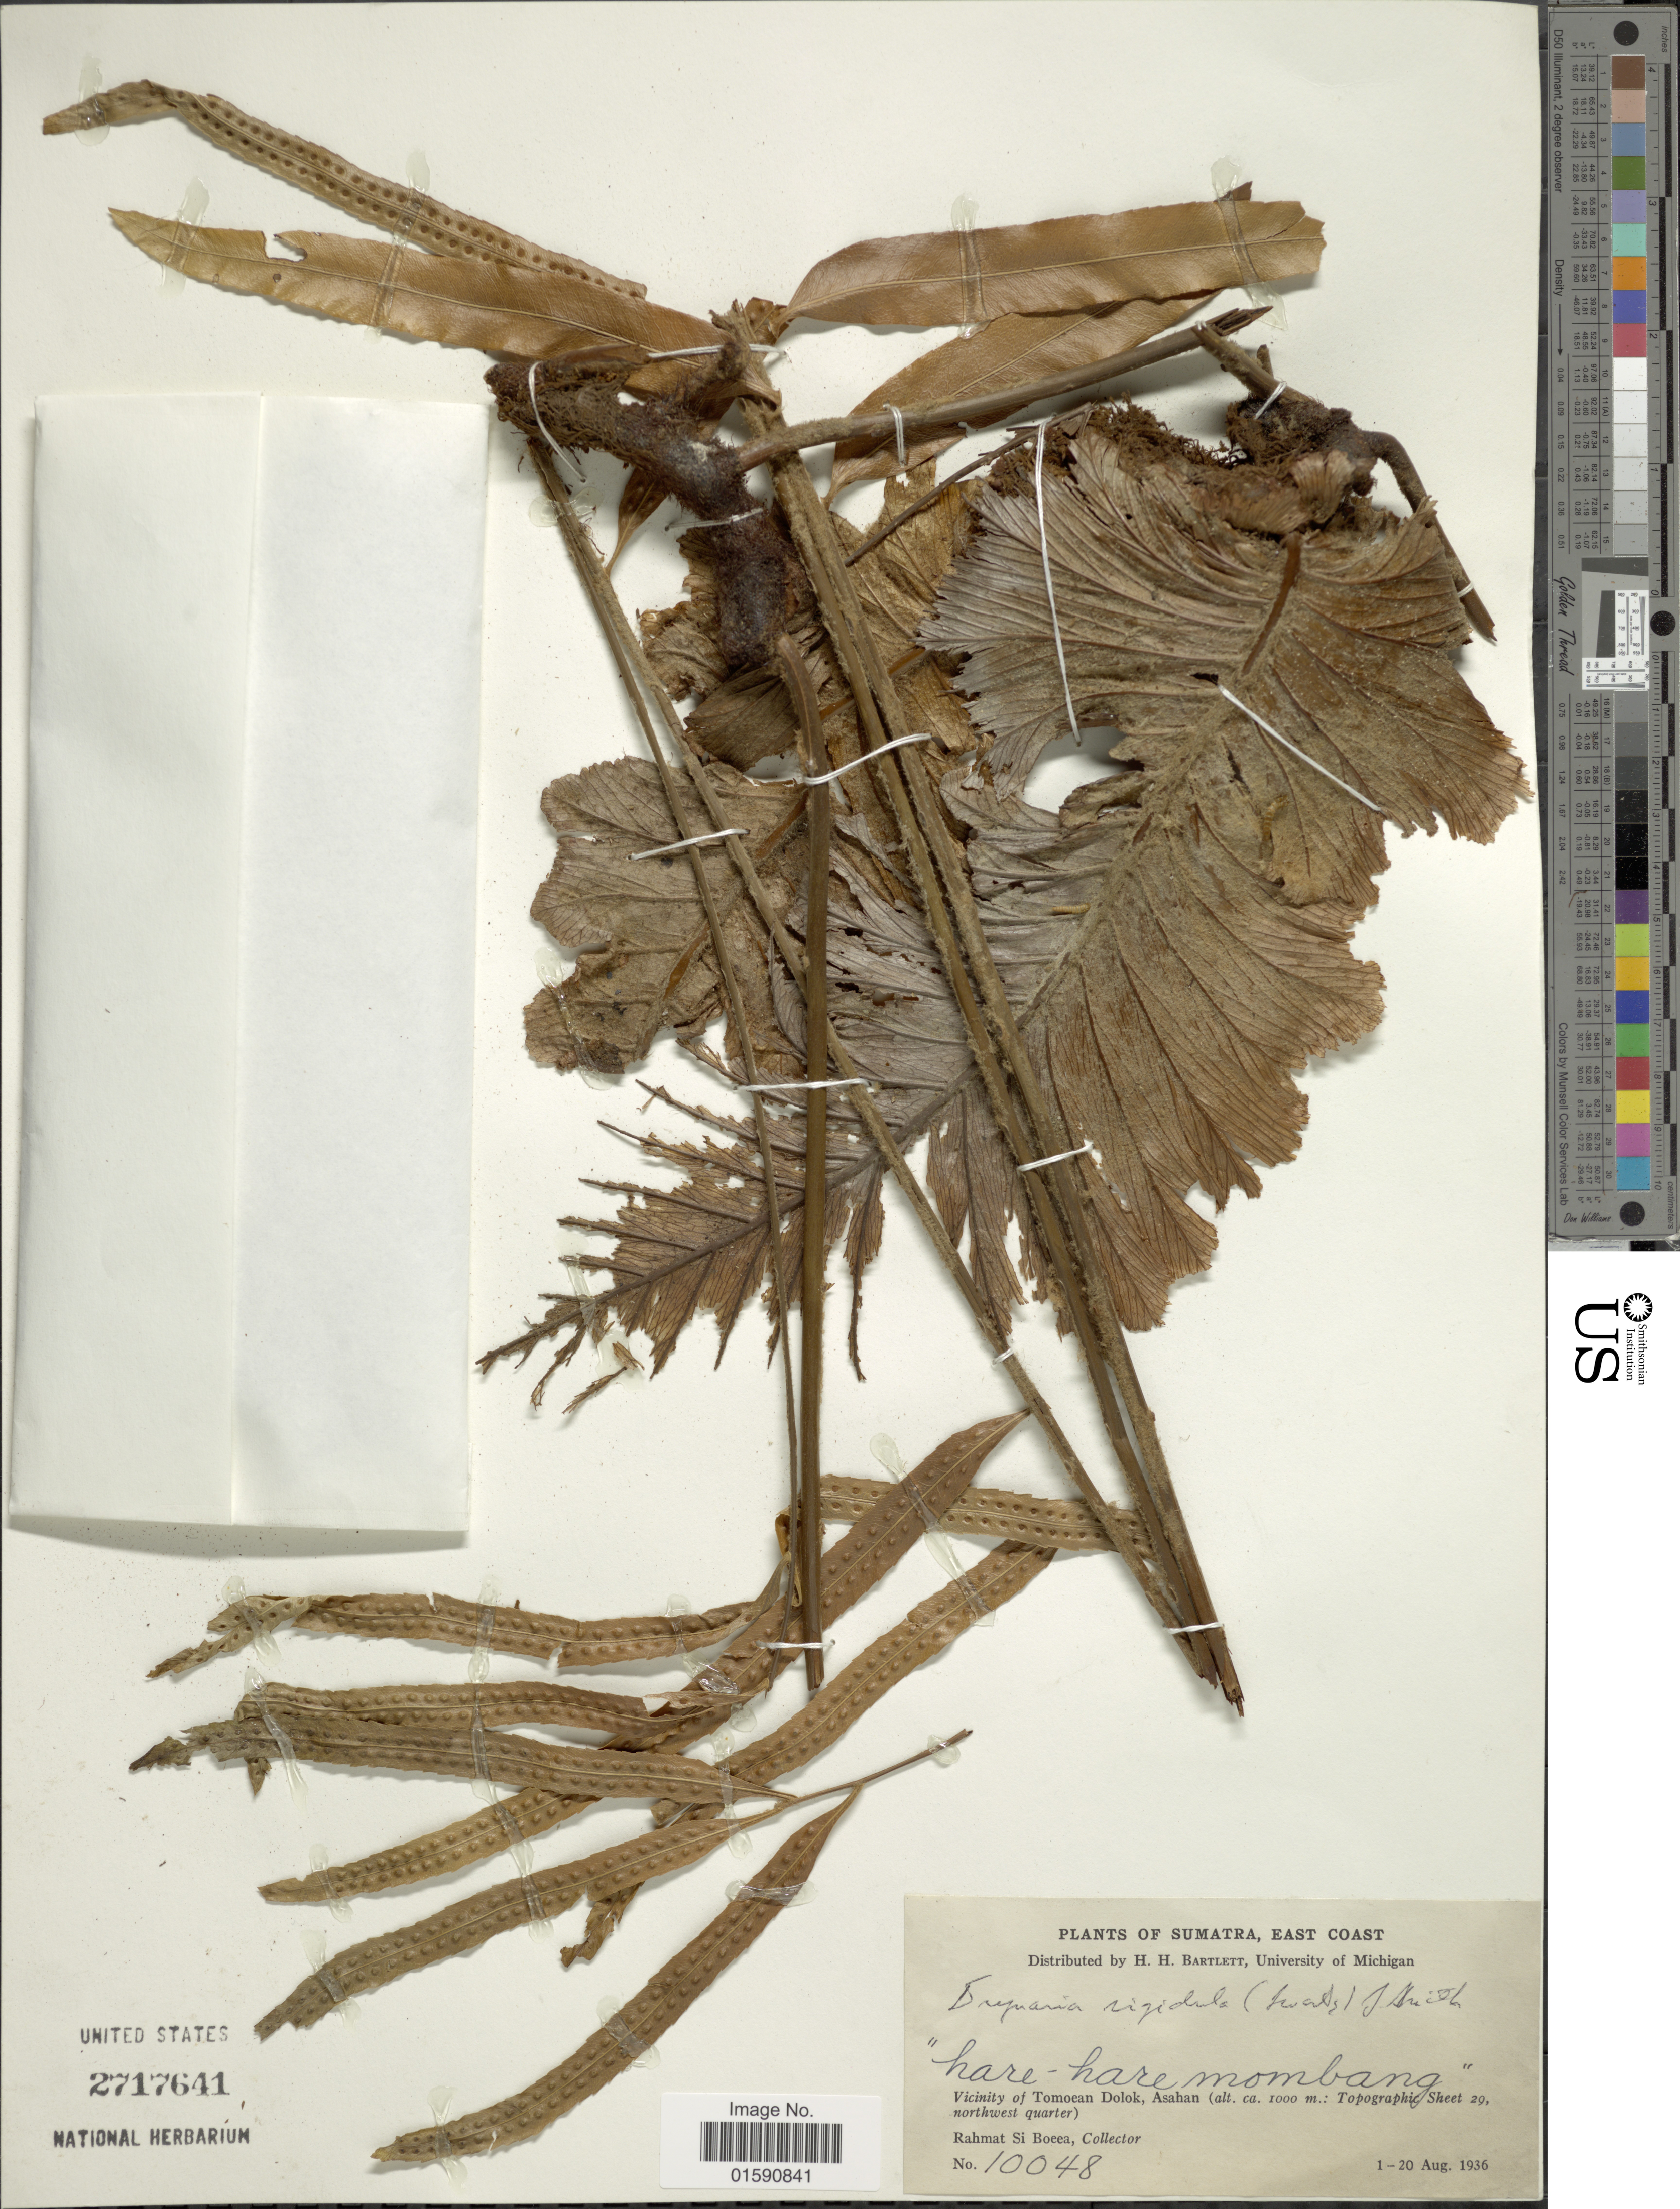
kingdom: Plantae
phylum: Tracheophyta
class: Polypodiopsida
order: Polypodiales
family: Polypodiaceae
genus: Drynaria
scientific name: Drynaria rigidula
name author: (Sw.) Bedd.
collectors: Rahmat Si Boeea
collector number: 10048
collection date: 1936-08-01/1936-08-20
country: Indonesia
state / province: Sumatra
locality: Vicinity of Tomoean Dolok, Asahan (Topographic Sheet 29, northwest quarter)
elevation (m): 1000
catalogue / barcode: US 2717641